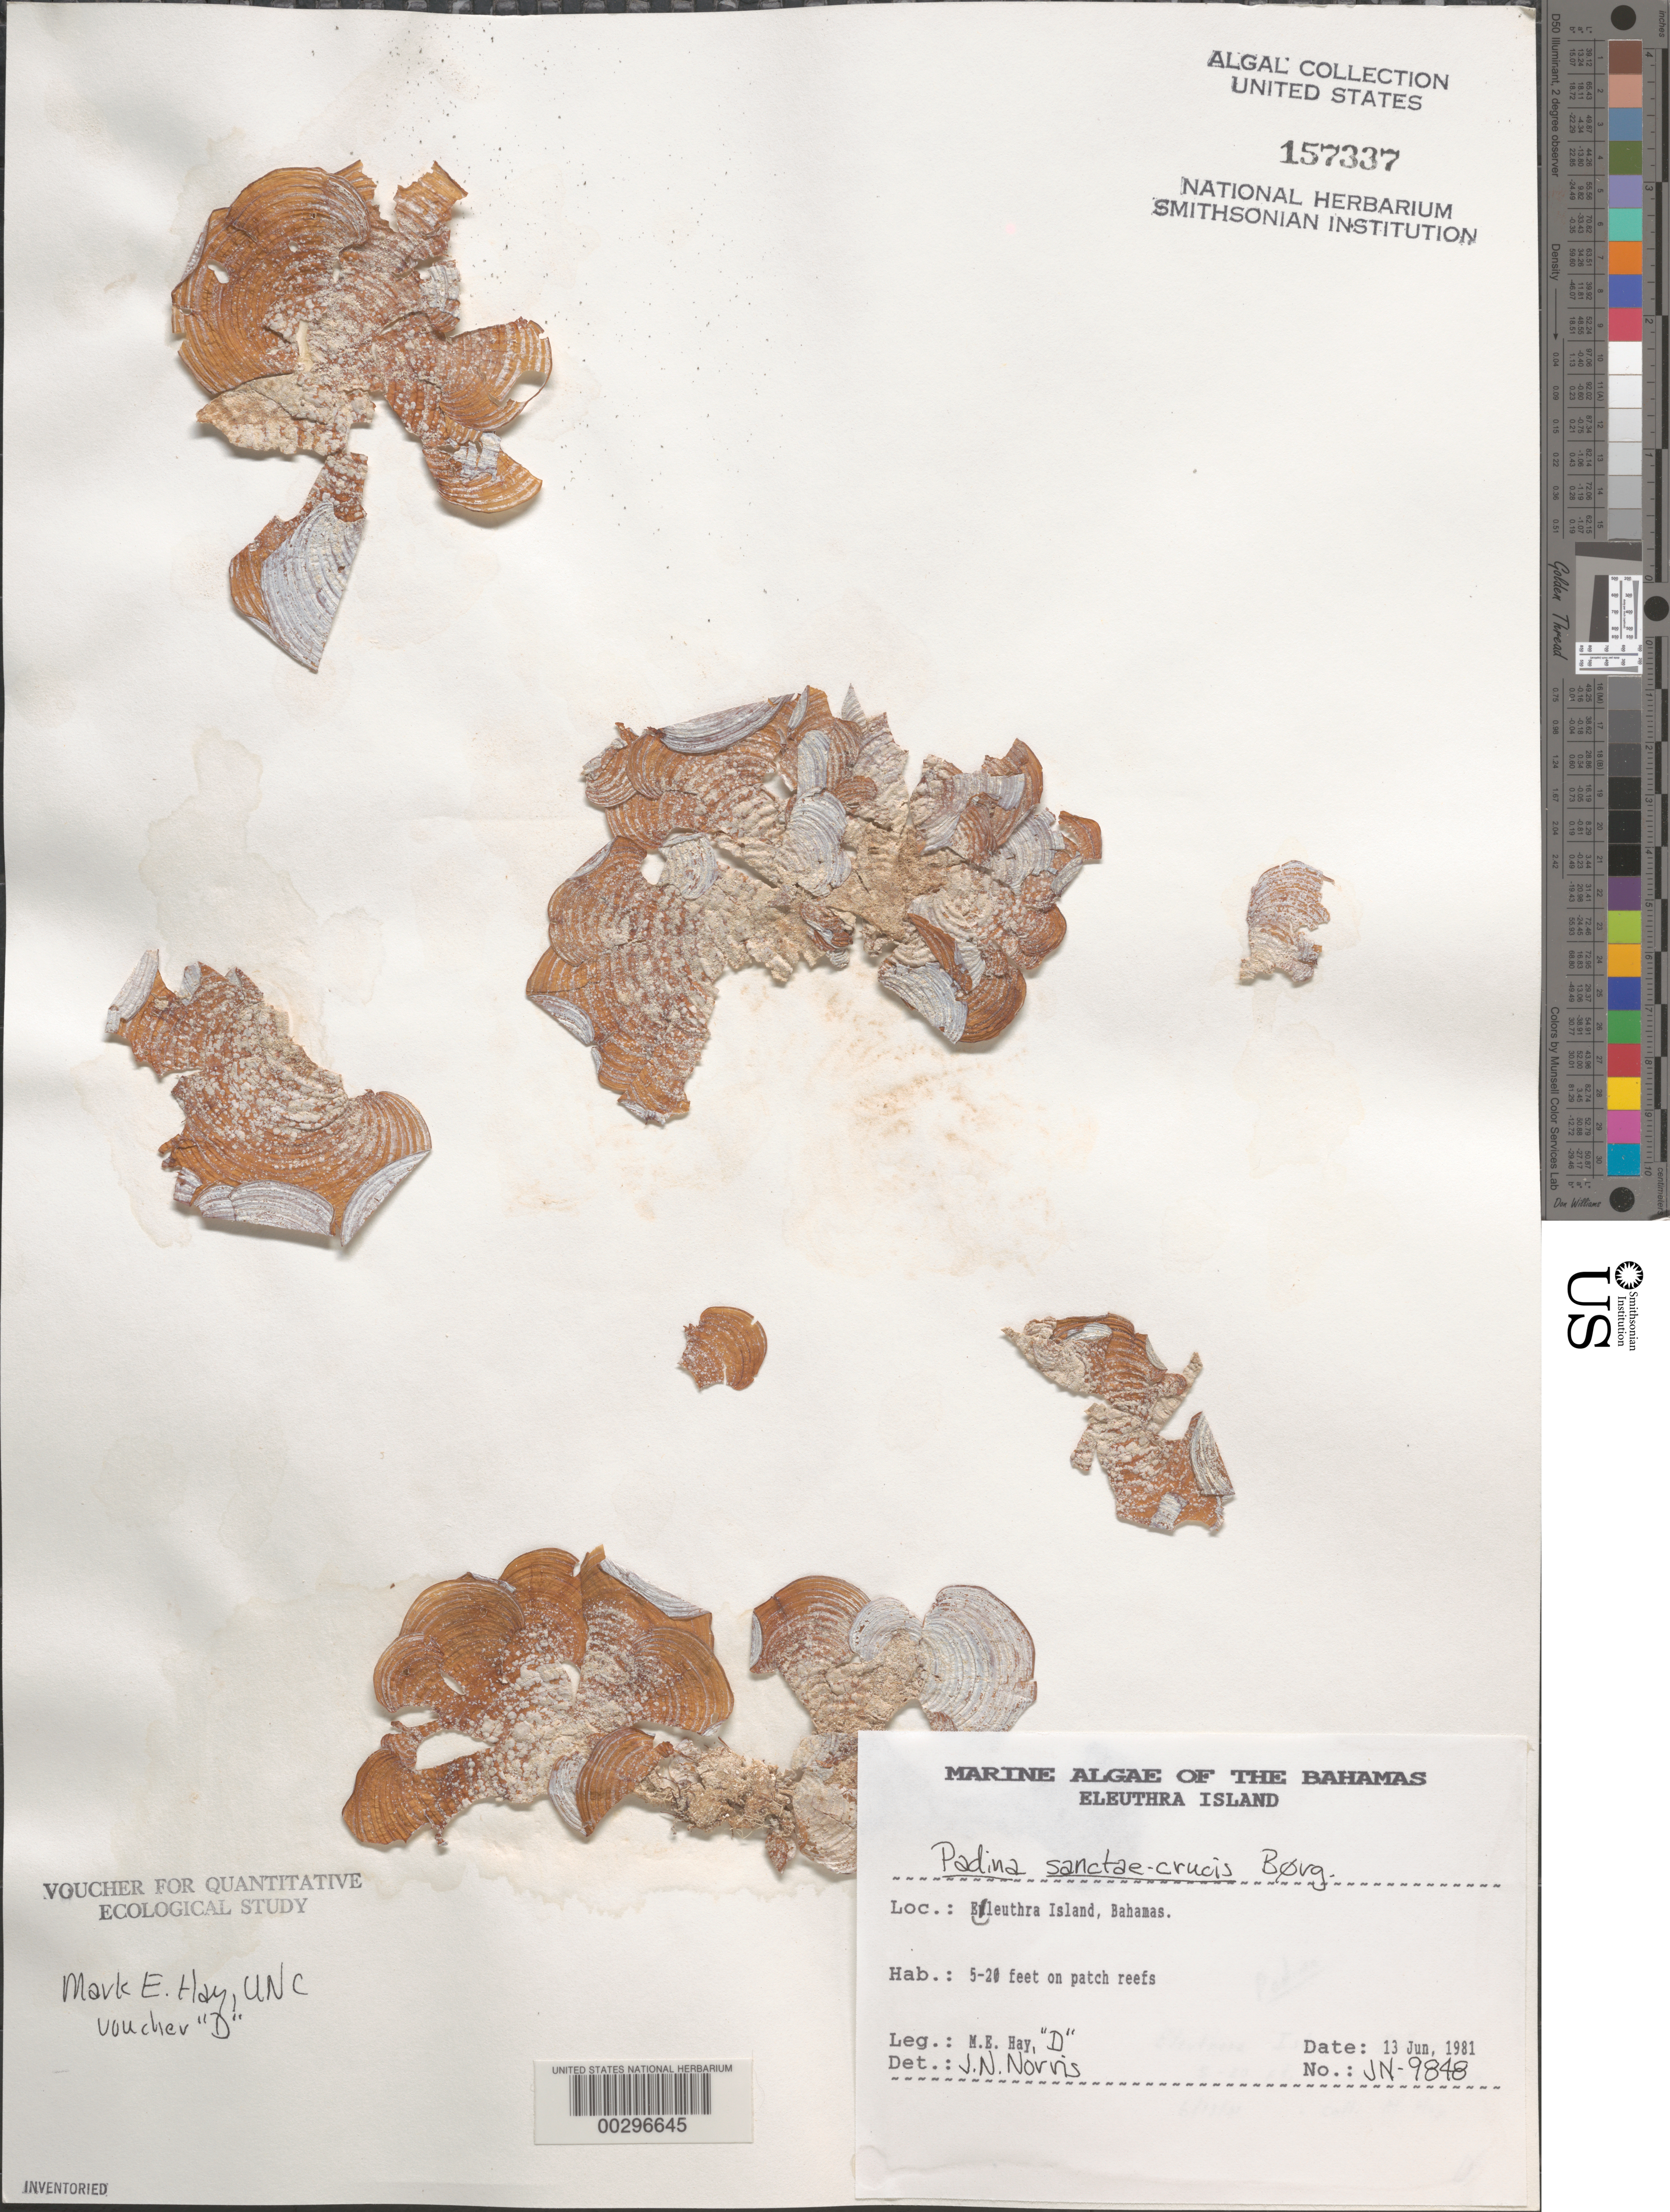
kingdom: Chromista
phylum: Ochrophyta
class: Phaeophyceae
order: Dictyotales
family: Dictyotaceae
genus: Padina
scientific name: Padina sanctae-crucis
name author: Børgesen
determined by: Norris, James N.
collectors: M. E. Hay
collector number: JN-9848 & MEH-D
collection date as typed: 13 Jun 1981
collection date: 1981-06-13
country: Bahamas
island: Eleuthera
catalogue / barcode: US 157337